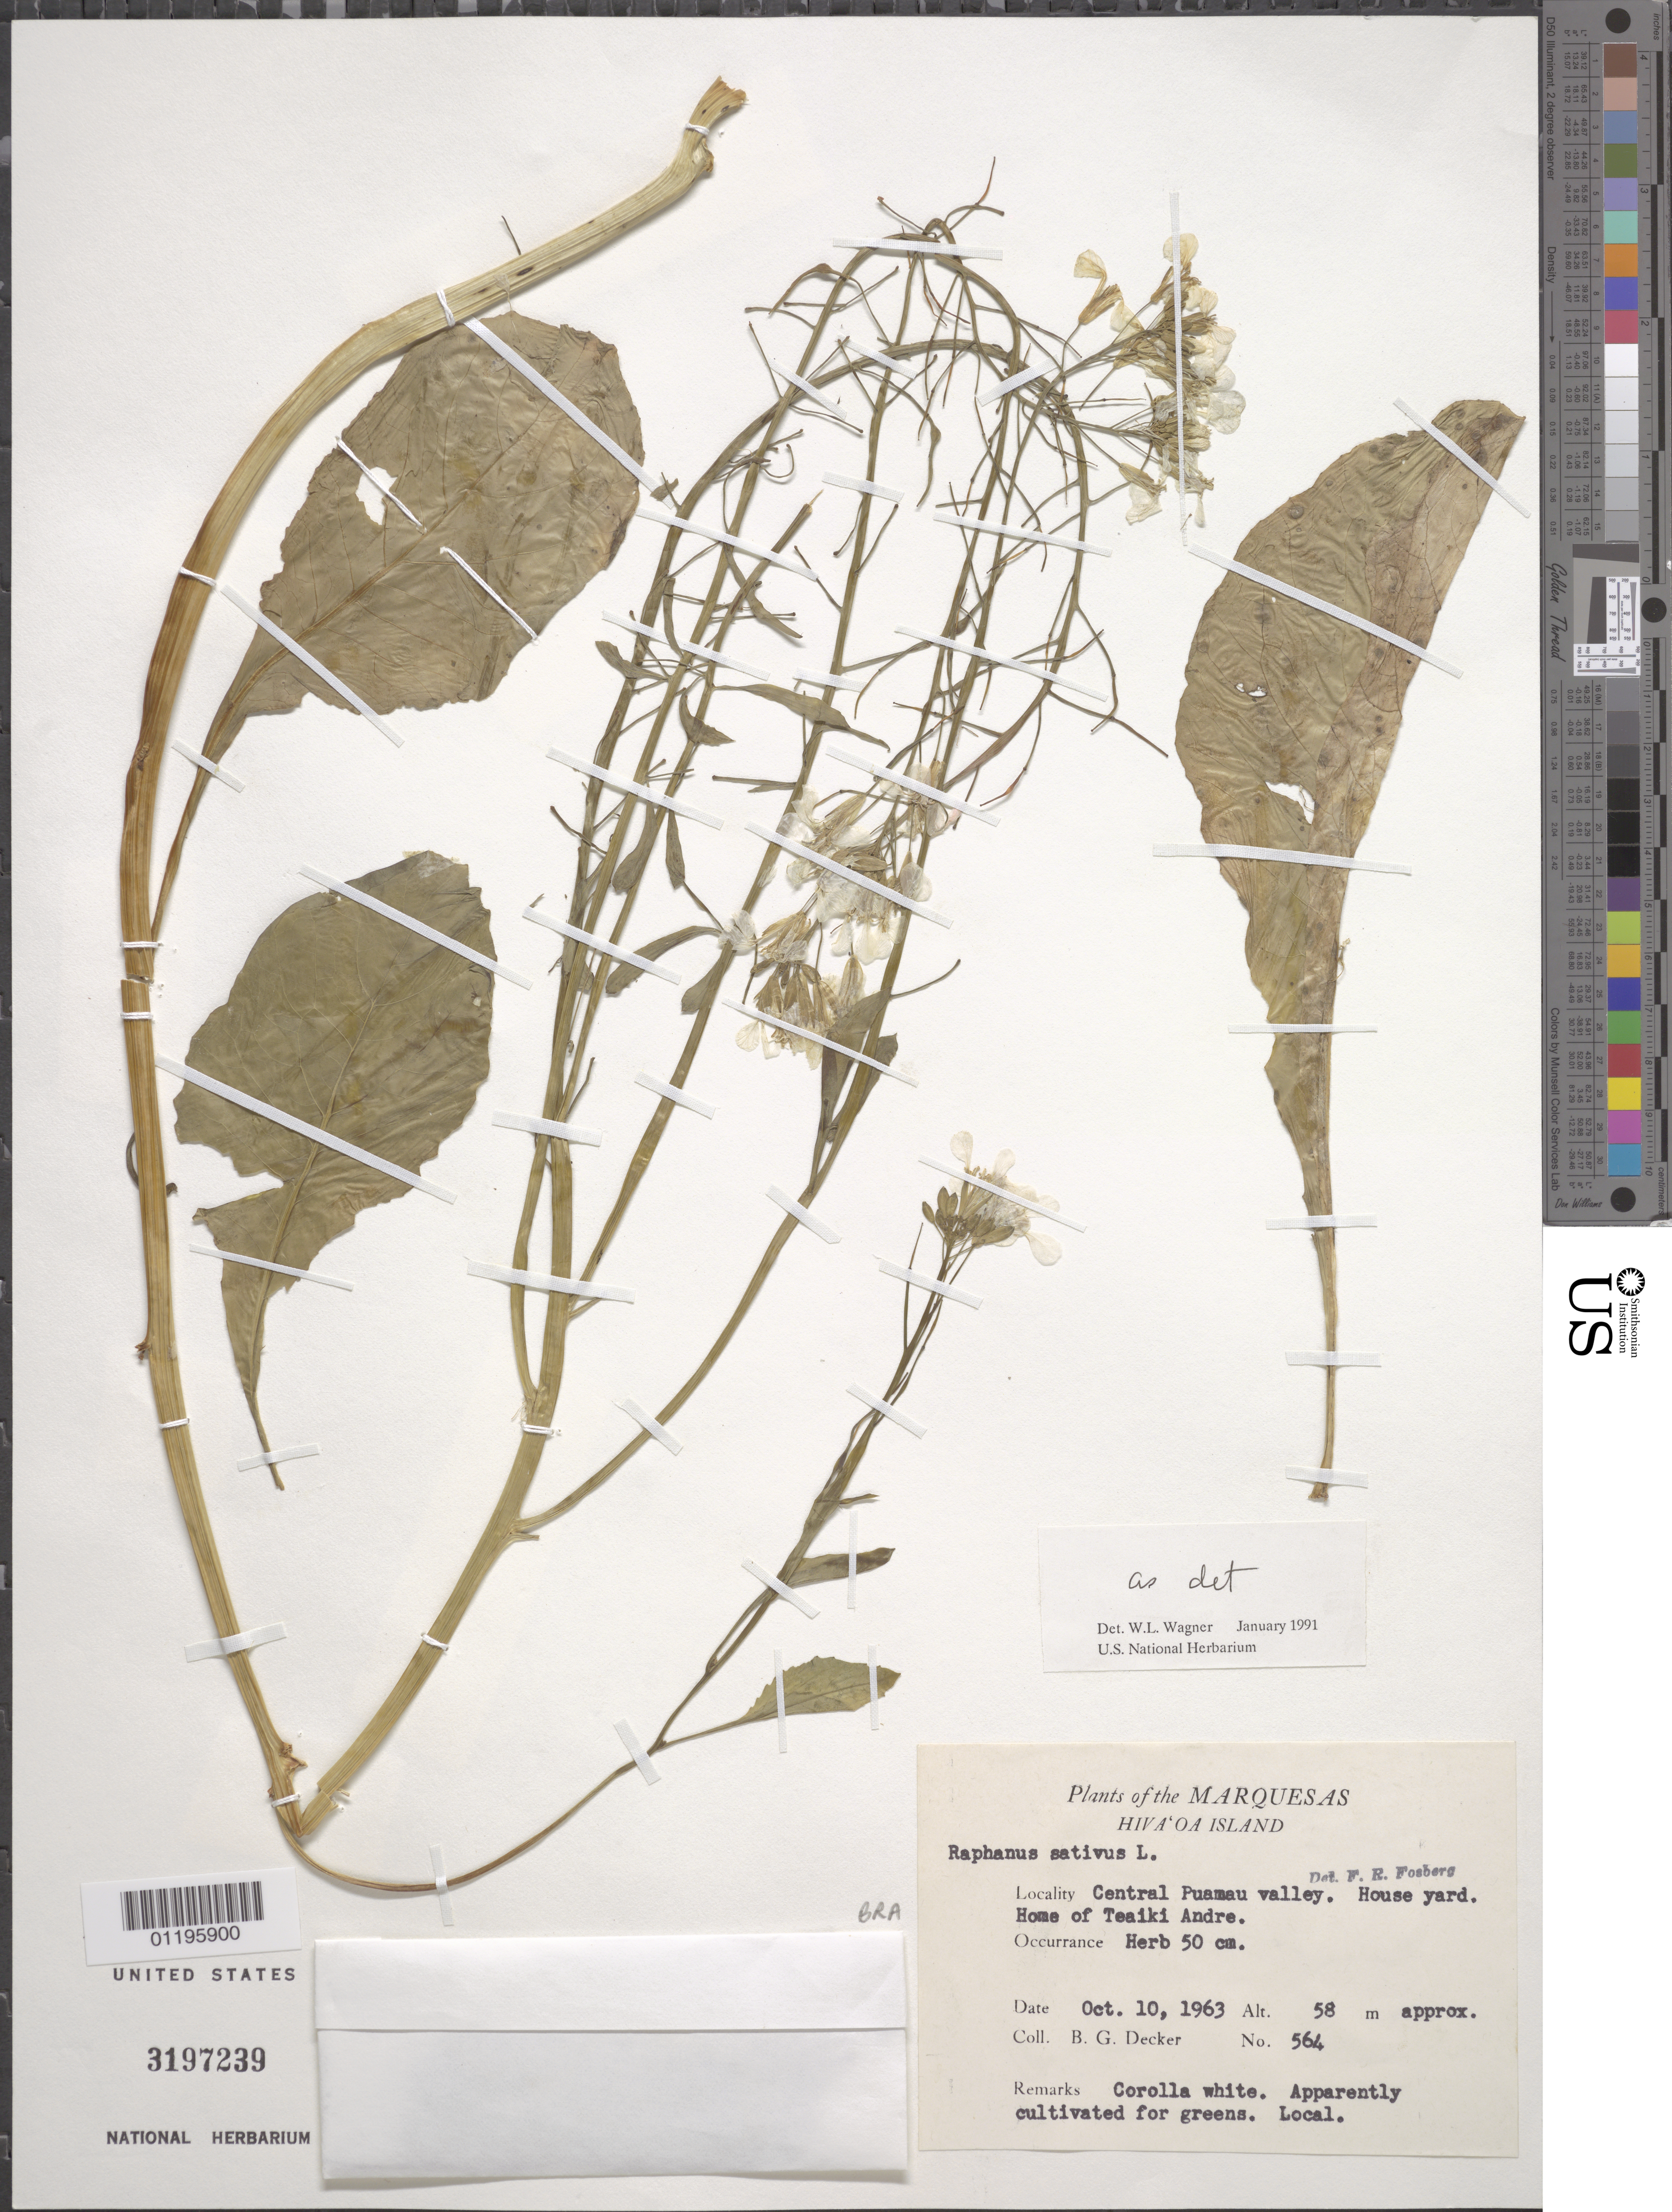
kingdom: Plantae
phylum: Tracheophyta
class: Magnoliopsida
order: Brassicales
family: Brassicaceae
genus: Raphanus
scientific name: Raphanus sativus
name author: L.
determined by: Wagner, W. L., (BOT), Smithsonian Institution - National Museum of Natural History (UNITED STATES)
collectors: B. G. Decker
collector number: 564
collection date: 1963-10-10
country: French Polynesia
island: Hiva Oa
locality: central Puamau Valley, house yard, home of Teaiki Andre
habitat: Local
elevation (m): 58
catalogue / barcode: US 3197239